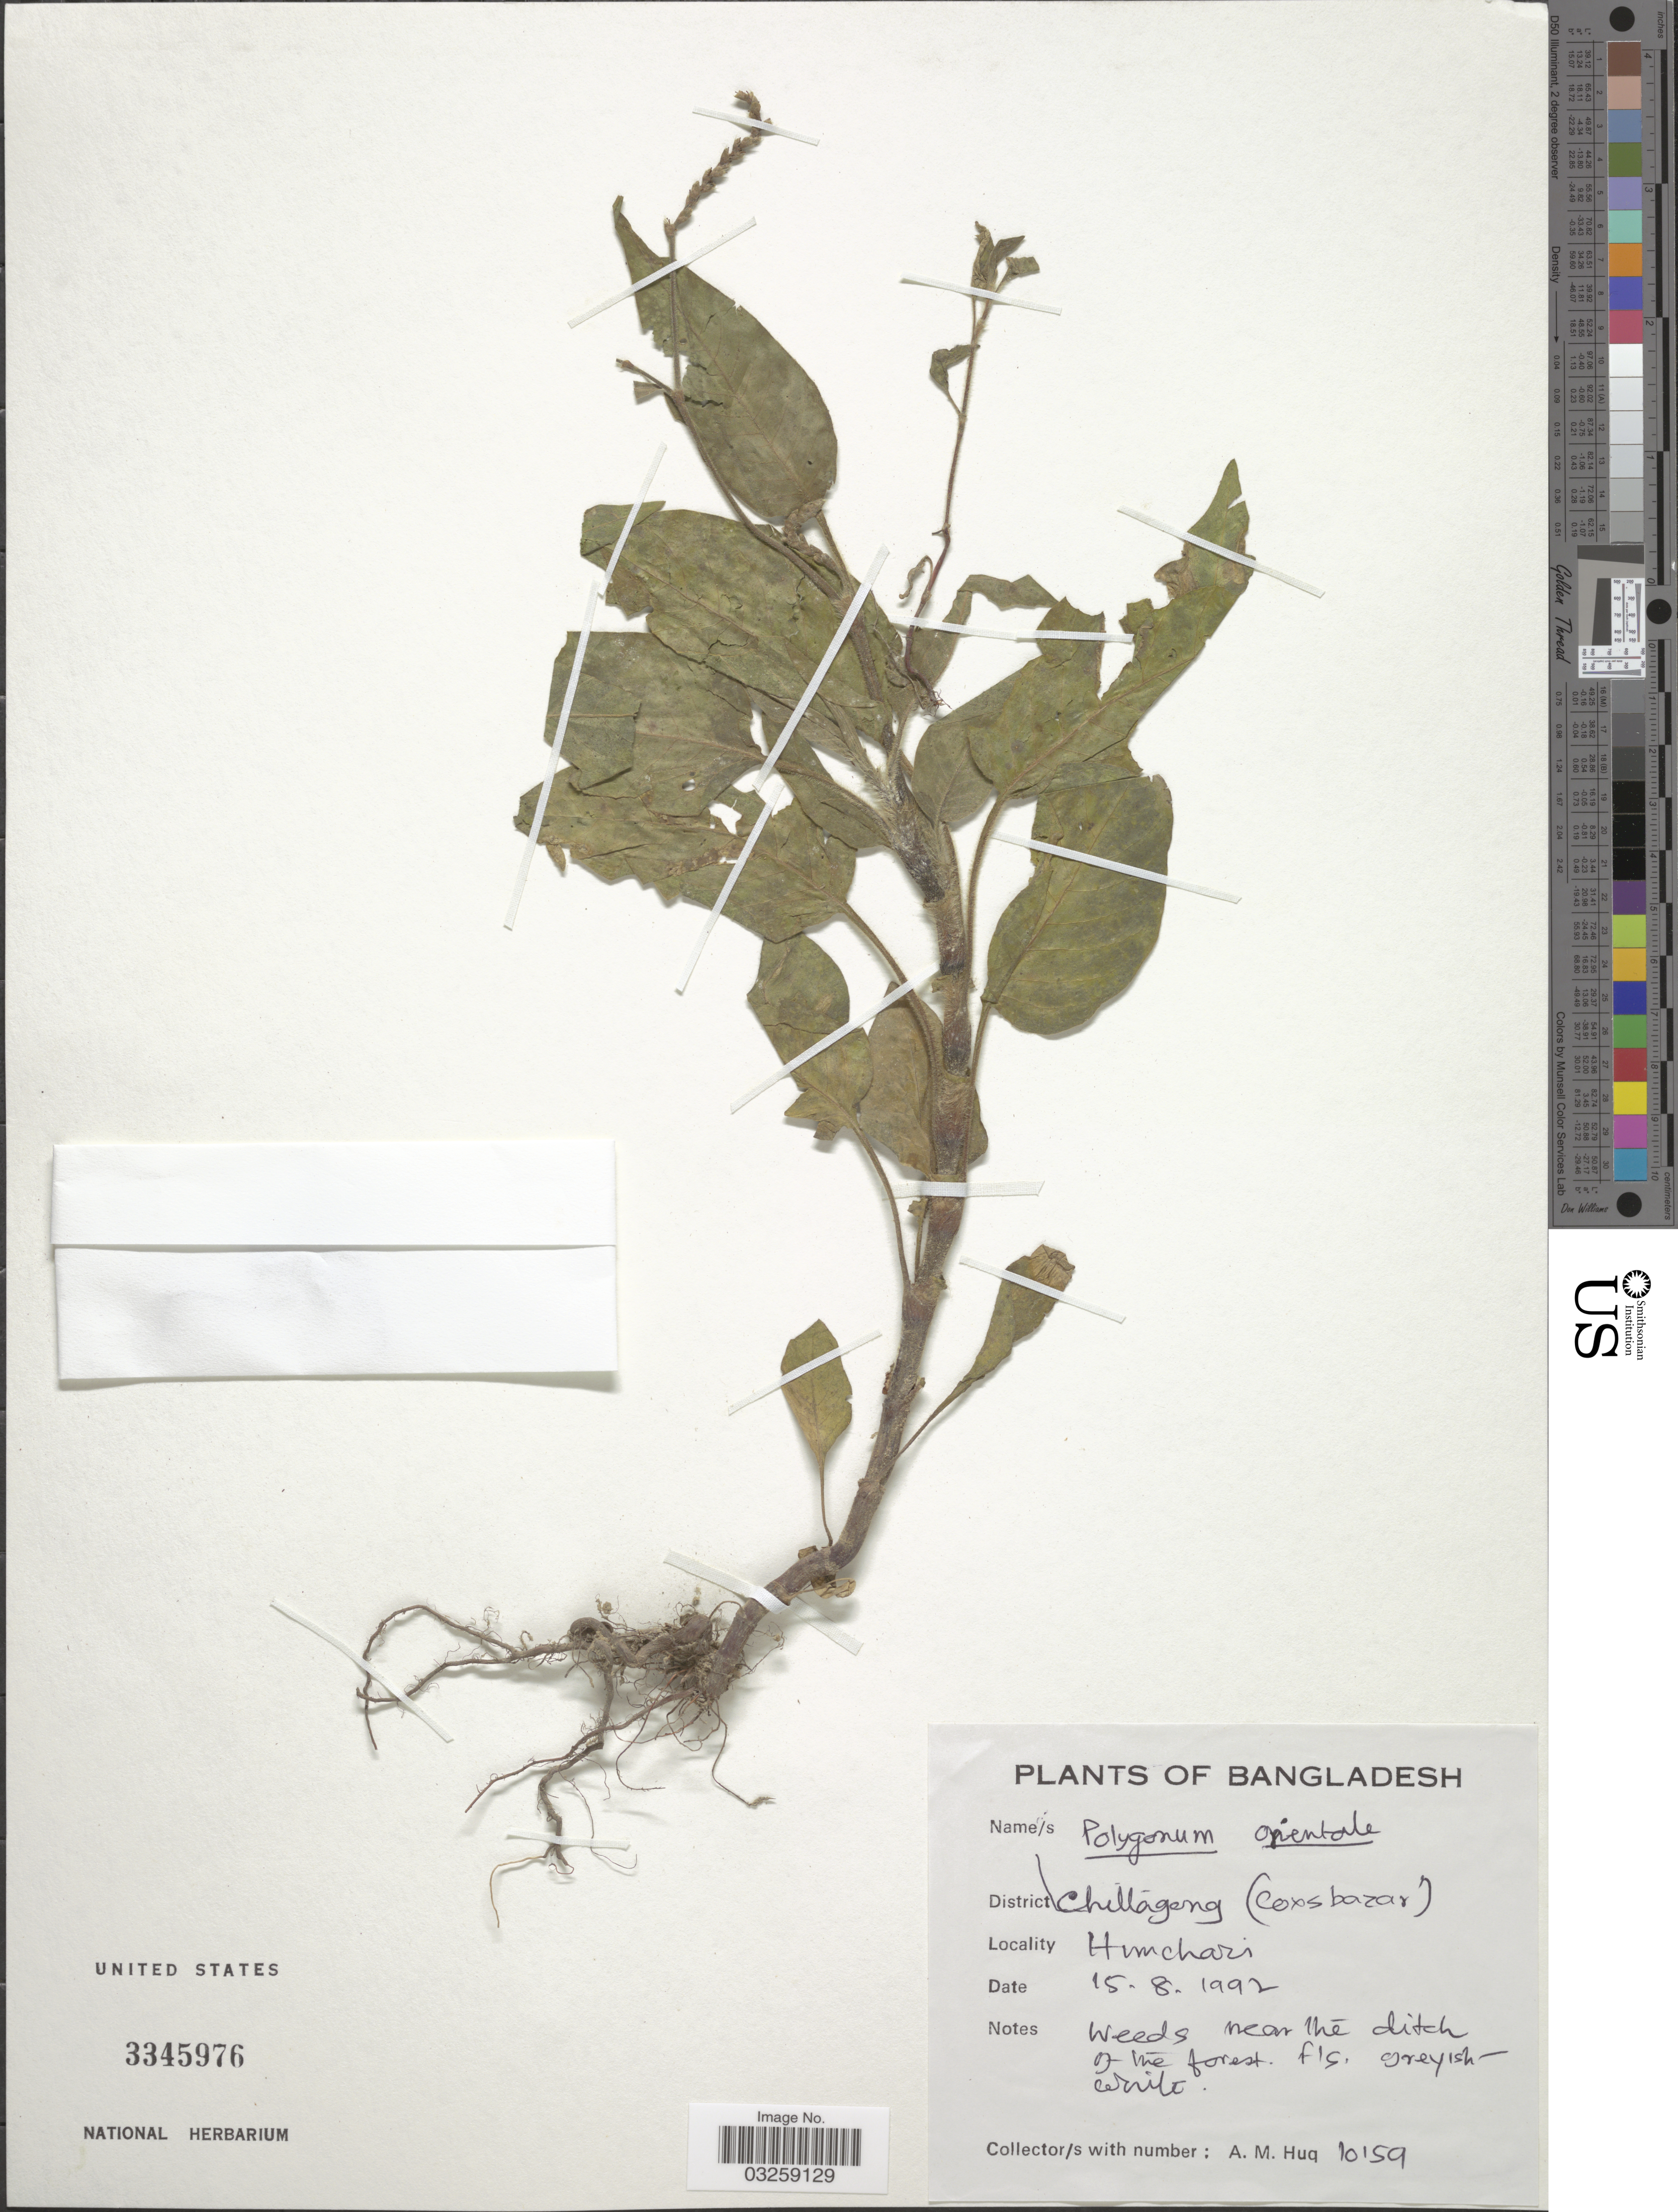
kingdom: Plantae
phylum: Tracheophyta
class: Magnoliopsida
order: Caryophyllales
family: Polygonaceae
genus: Polygonum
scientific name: Polygonum orientale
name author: L.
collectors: A. Hug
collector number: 10159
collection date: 1992-08-15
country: Bangladesh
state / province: Chittagong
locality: District Chittagong (coxs bazar). Humchari.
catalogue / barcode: US 3345976